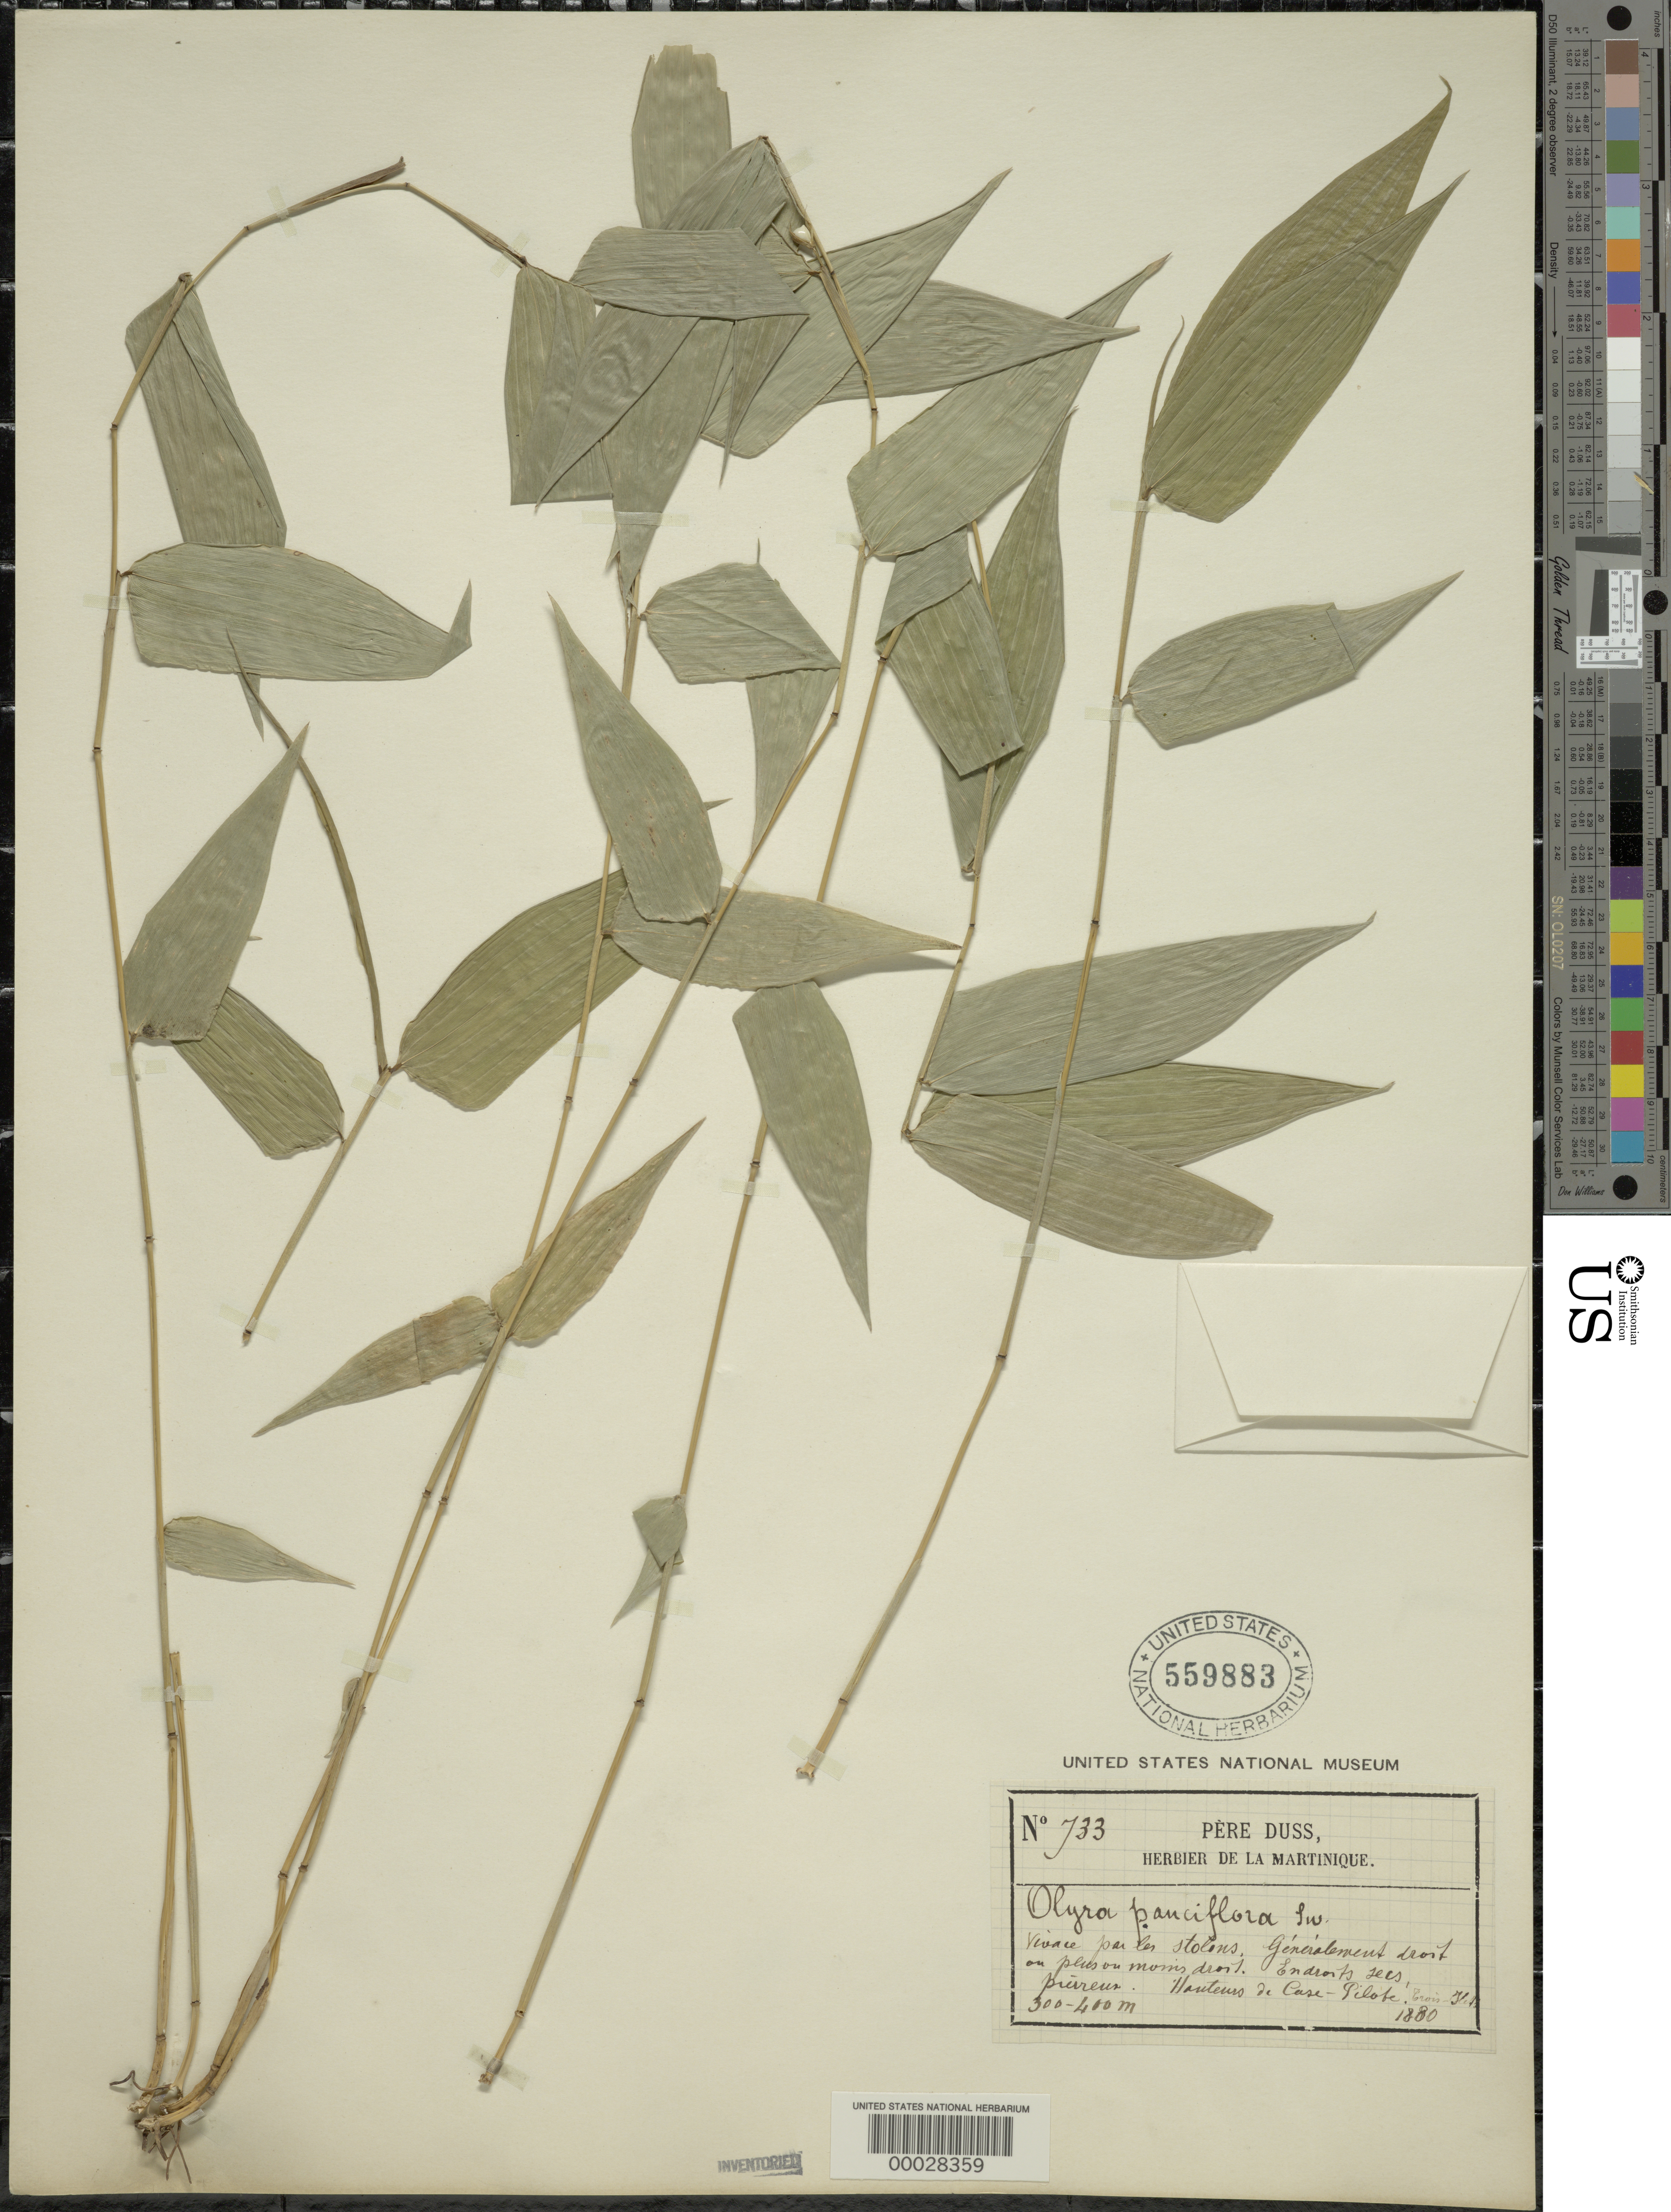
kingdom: Plantae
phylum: Tracheophyta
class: Liliopsida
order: Poales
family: Poaceae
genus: Lithachne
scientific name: Lithachne pauciflora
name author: (Sw.) P. Beauv.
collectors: Père Duss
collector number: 733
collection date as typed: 1880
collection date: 1880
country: Martinique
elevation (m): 300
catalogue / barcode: US 559883